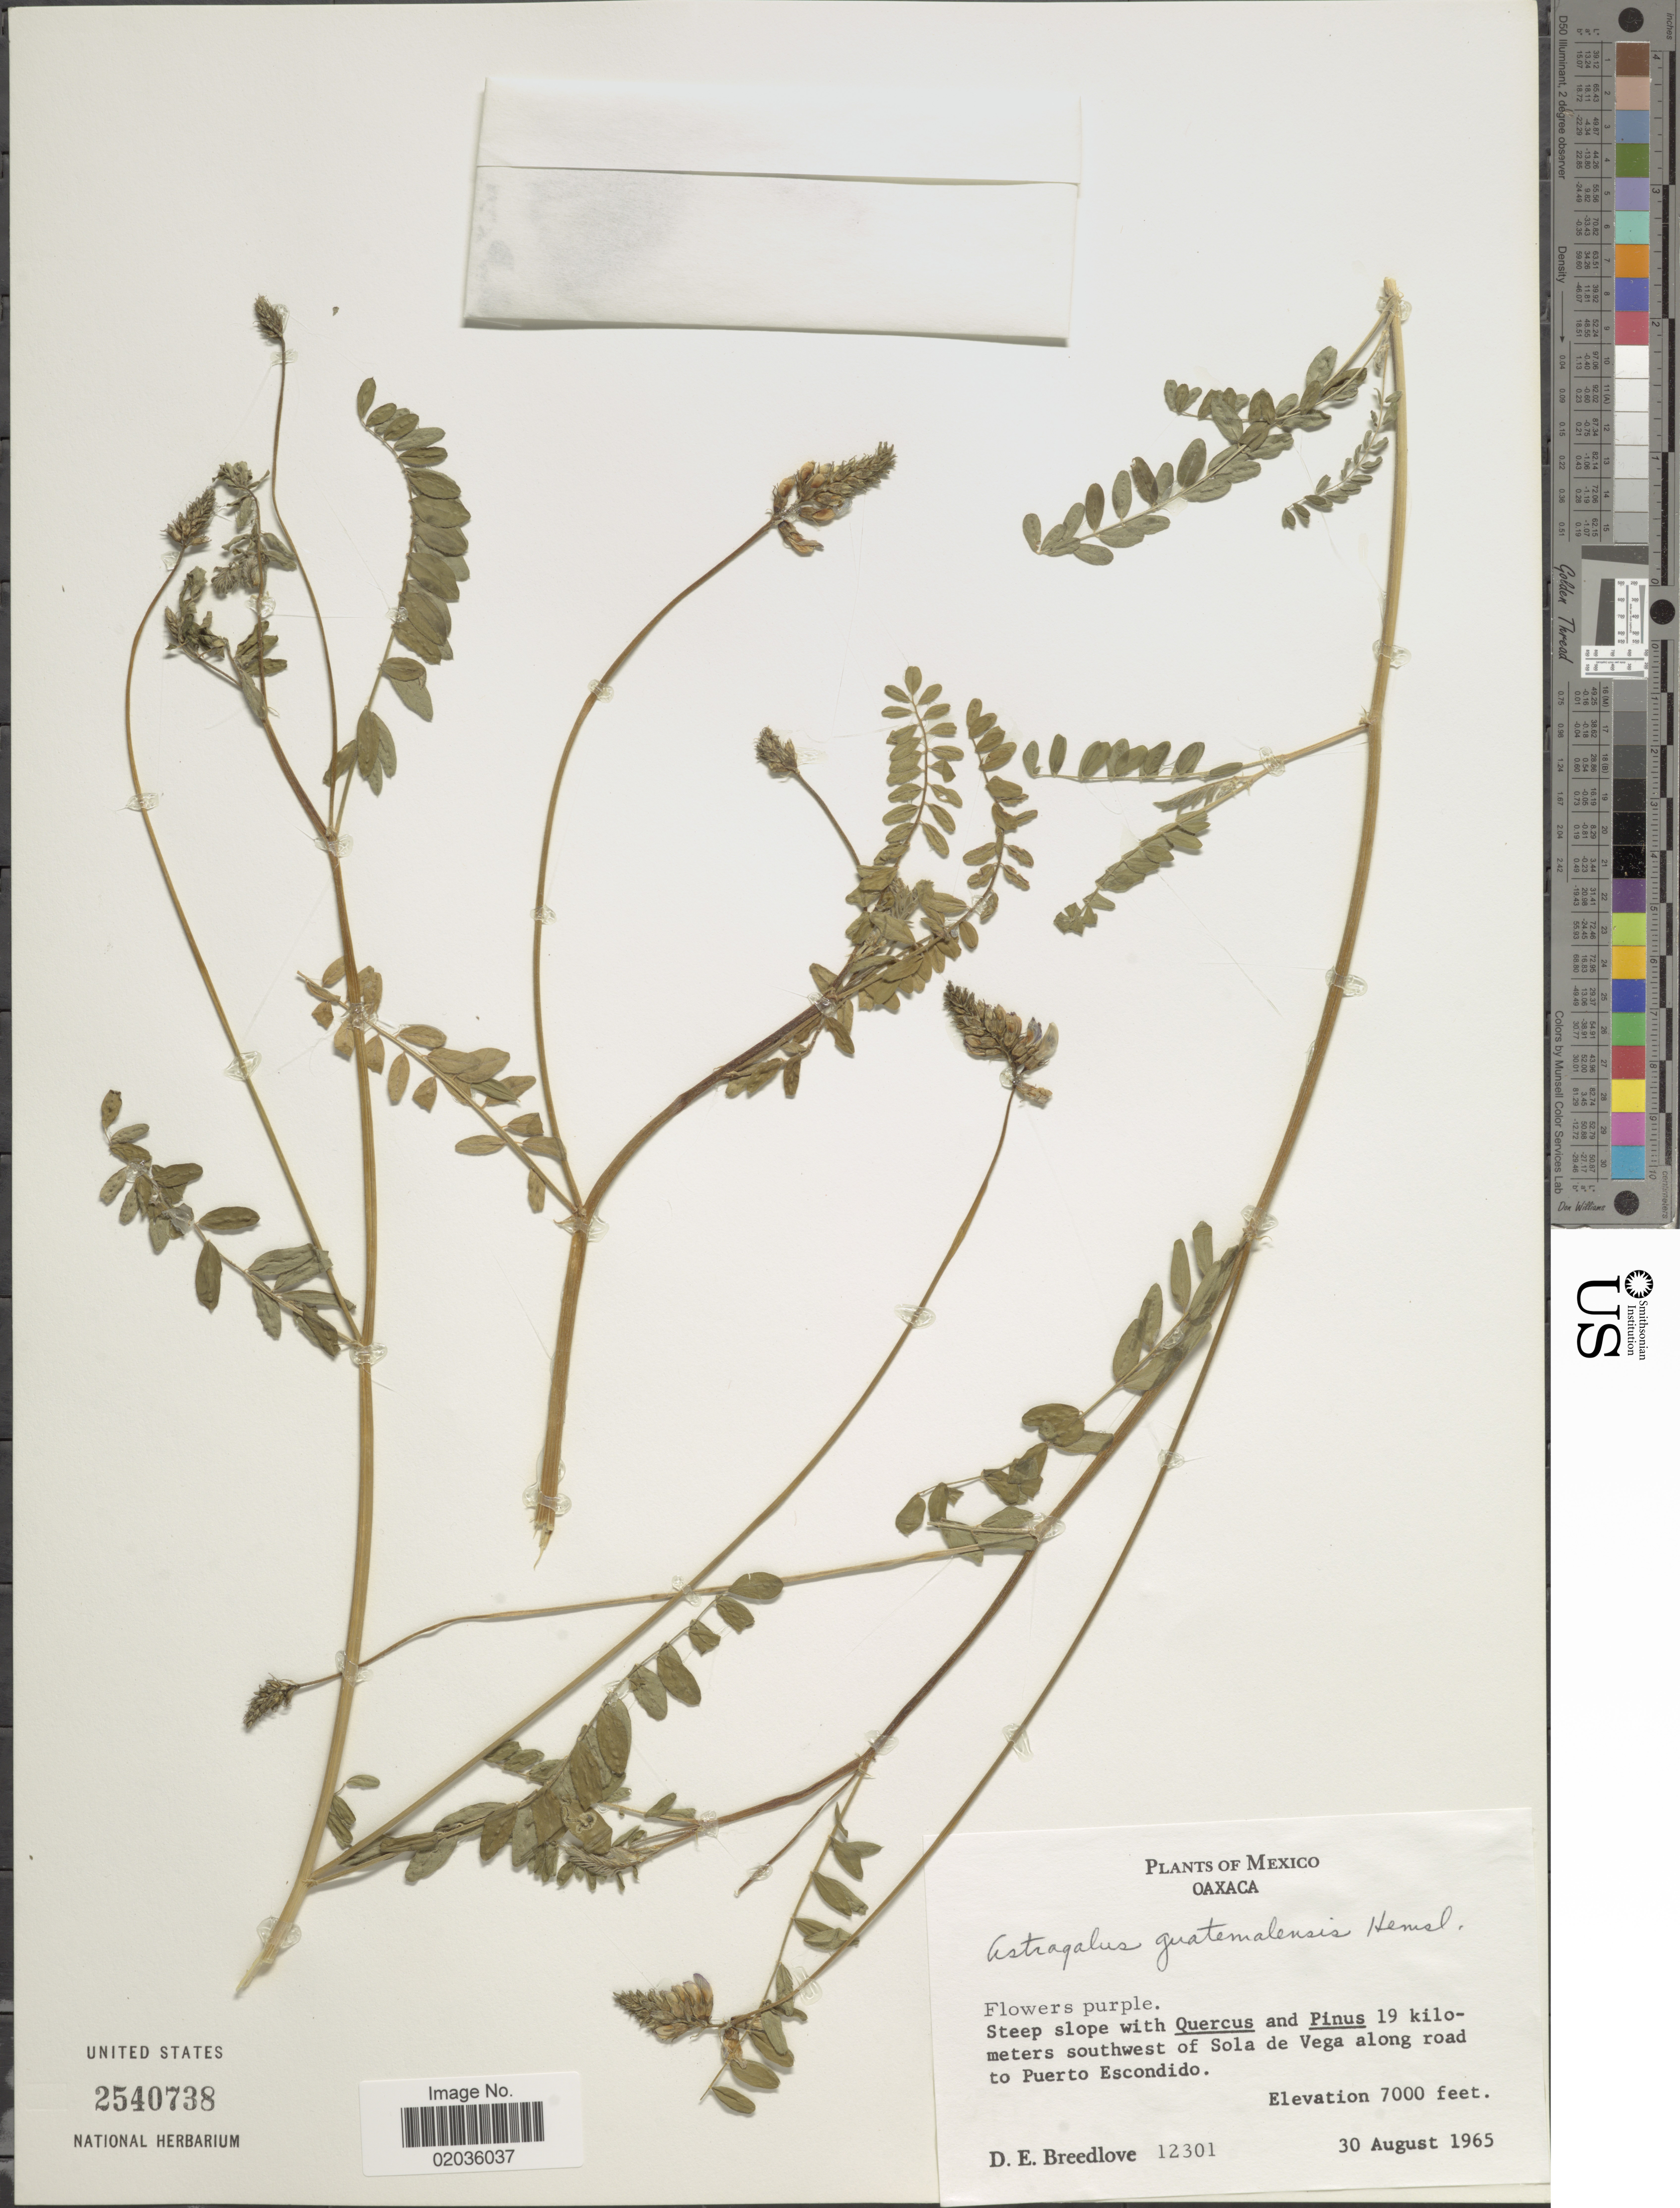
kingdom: Plantae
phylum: Tracheophyta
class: Magnoliopsida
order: Fabales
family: Fabaceae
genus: Astragalus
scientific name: Astragalus guatemalensis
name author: Hemsl.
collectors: D. E. Breedlove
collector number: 12301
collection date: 1965-08-30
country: Mexico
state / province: Oaxaca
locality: Oaxaca, 19 kilometers southwest of Sola de Vega along road to Puerto Escondido.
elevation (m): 2134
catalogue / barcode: US 2540738